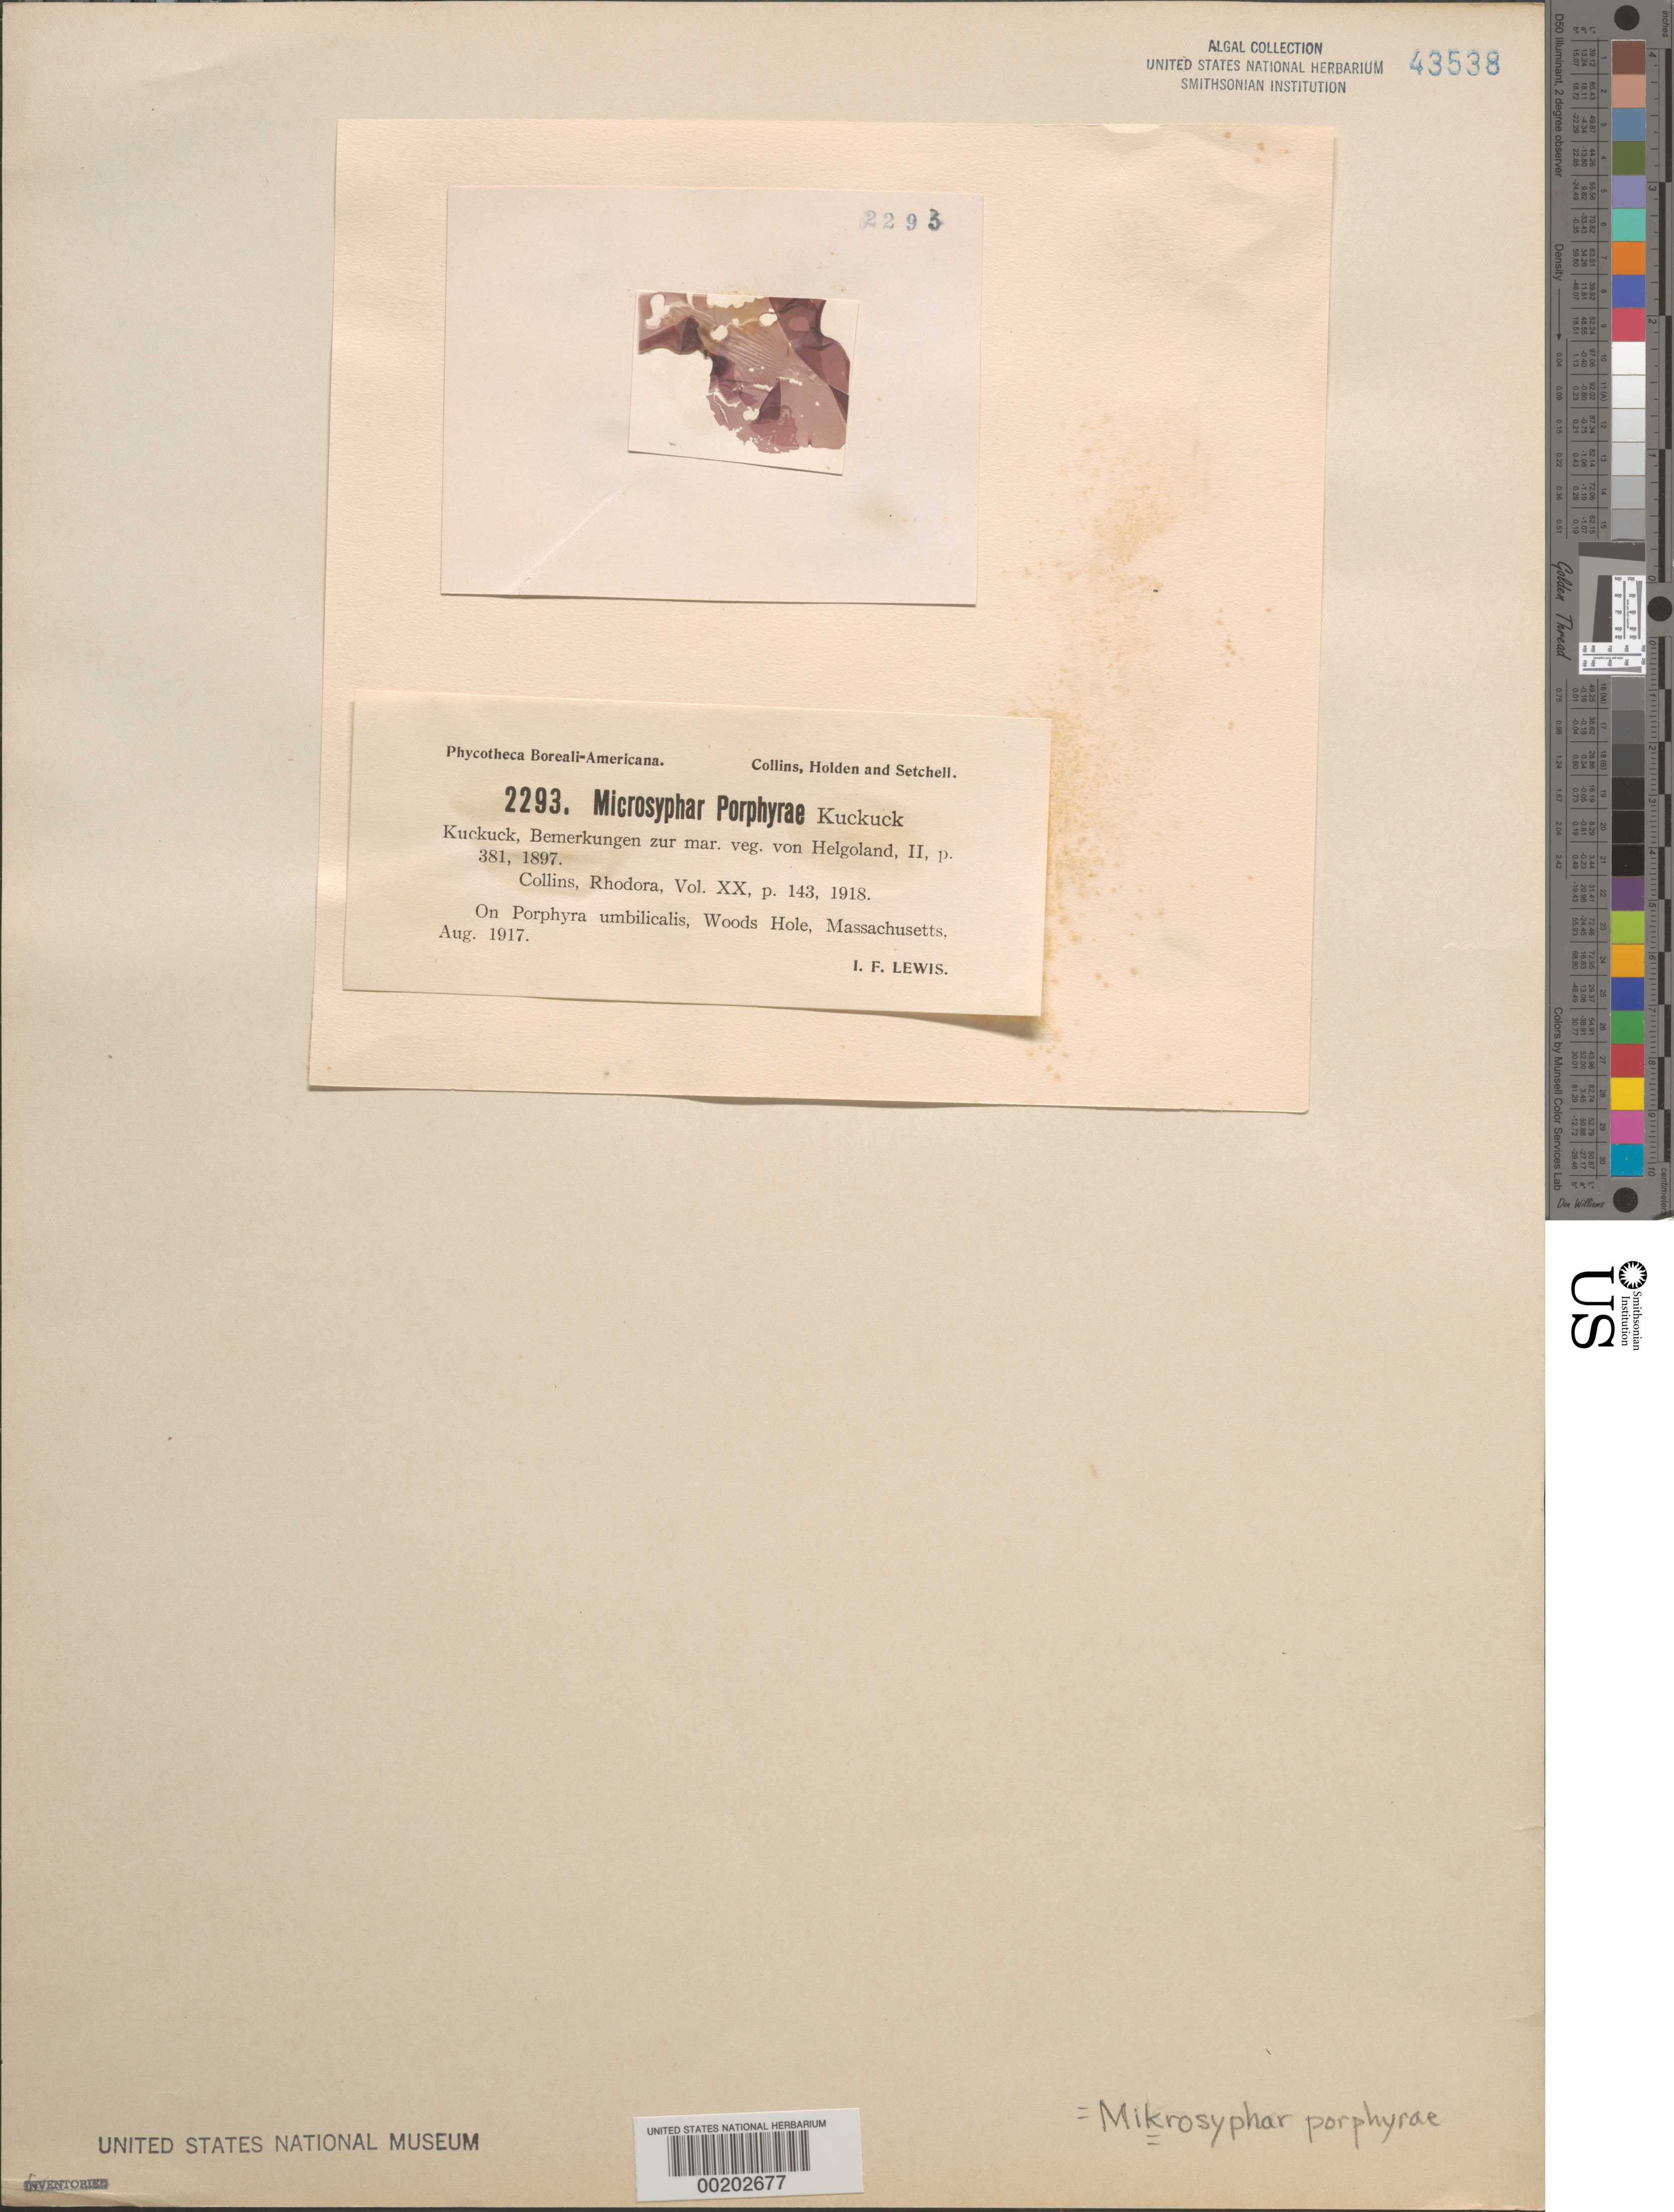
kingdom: Chromista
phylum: Ochrophyta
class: Phaeophyceae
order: Ectocarpales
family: Chordariaceae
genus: Mikrosyphar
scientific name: Mikrosyphar porphyrae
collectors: I. F. Lewis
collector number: PB-A 2293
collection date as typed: Aug 1917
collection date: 1917-08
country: United States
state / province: Massachusetts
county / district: Barnstable County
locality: Woods Hole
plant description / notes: Collins, Holden & Setchell, Phycotheca Boreali-Americana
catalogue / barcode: US 43538